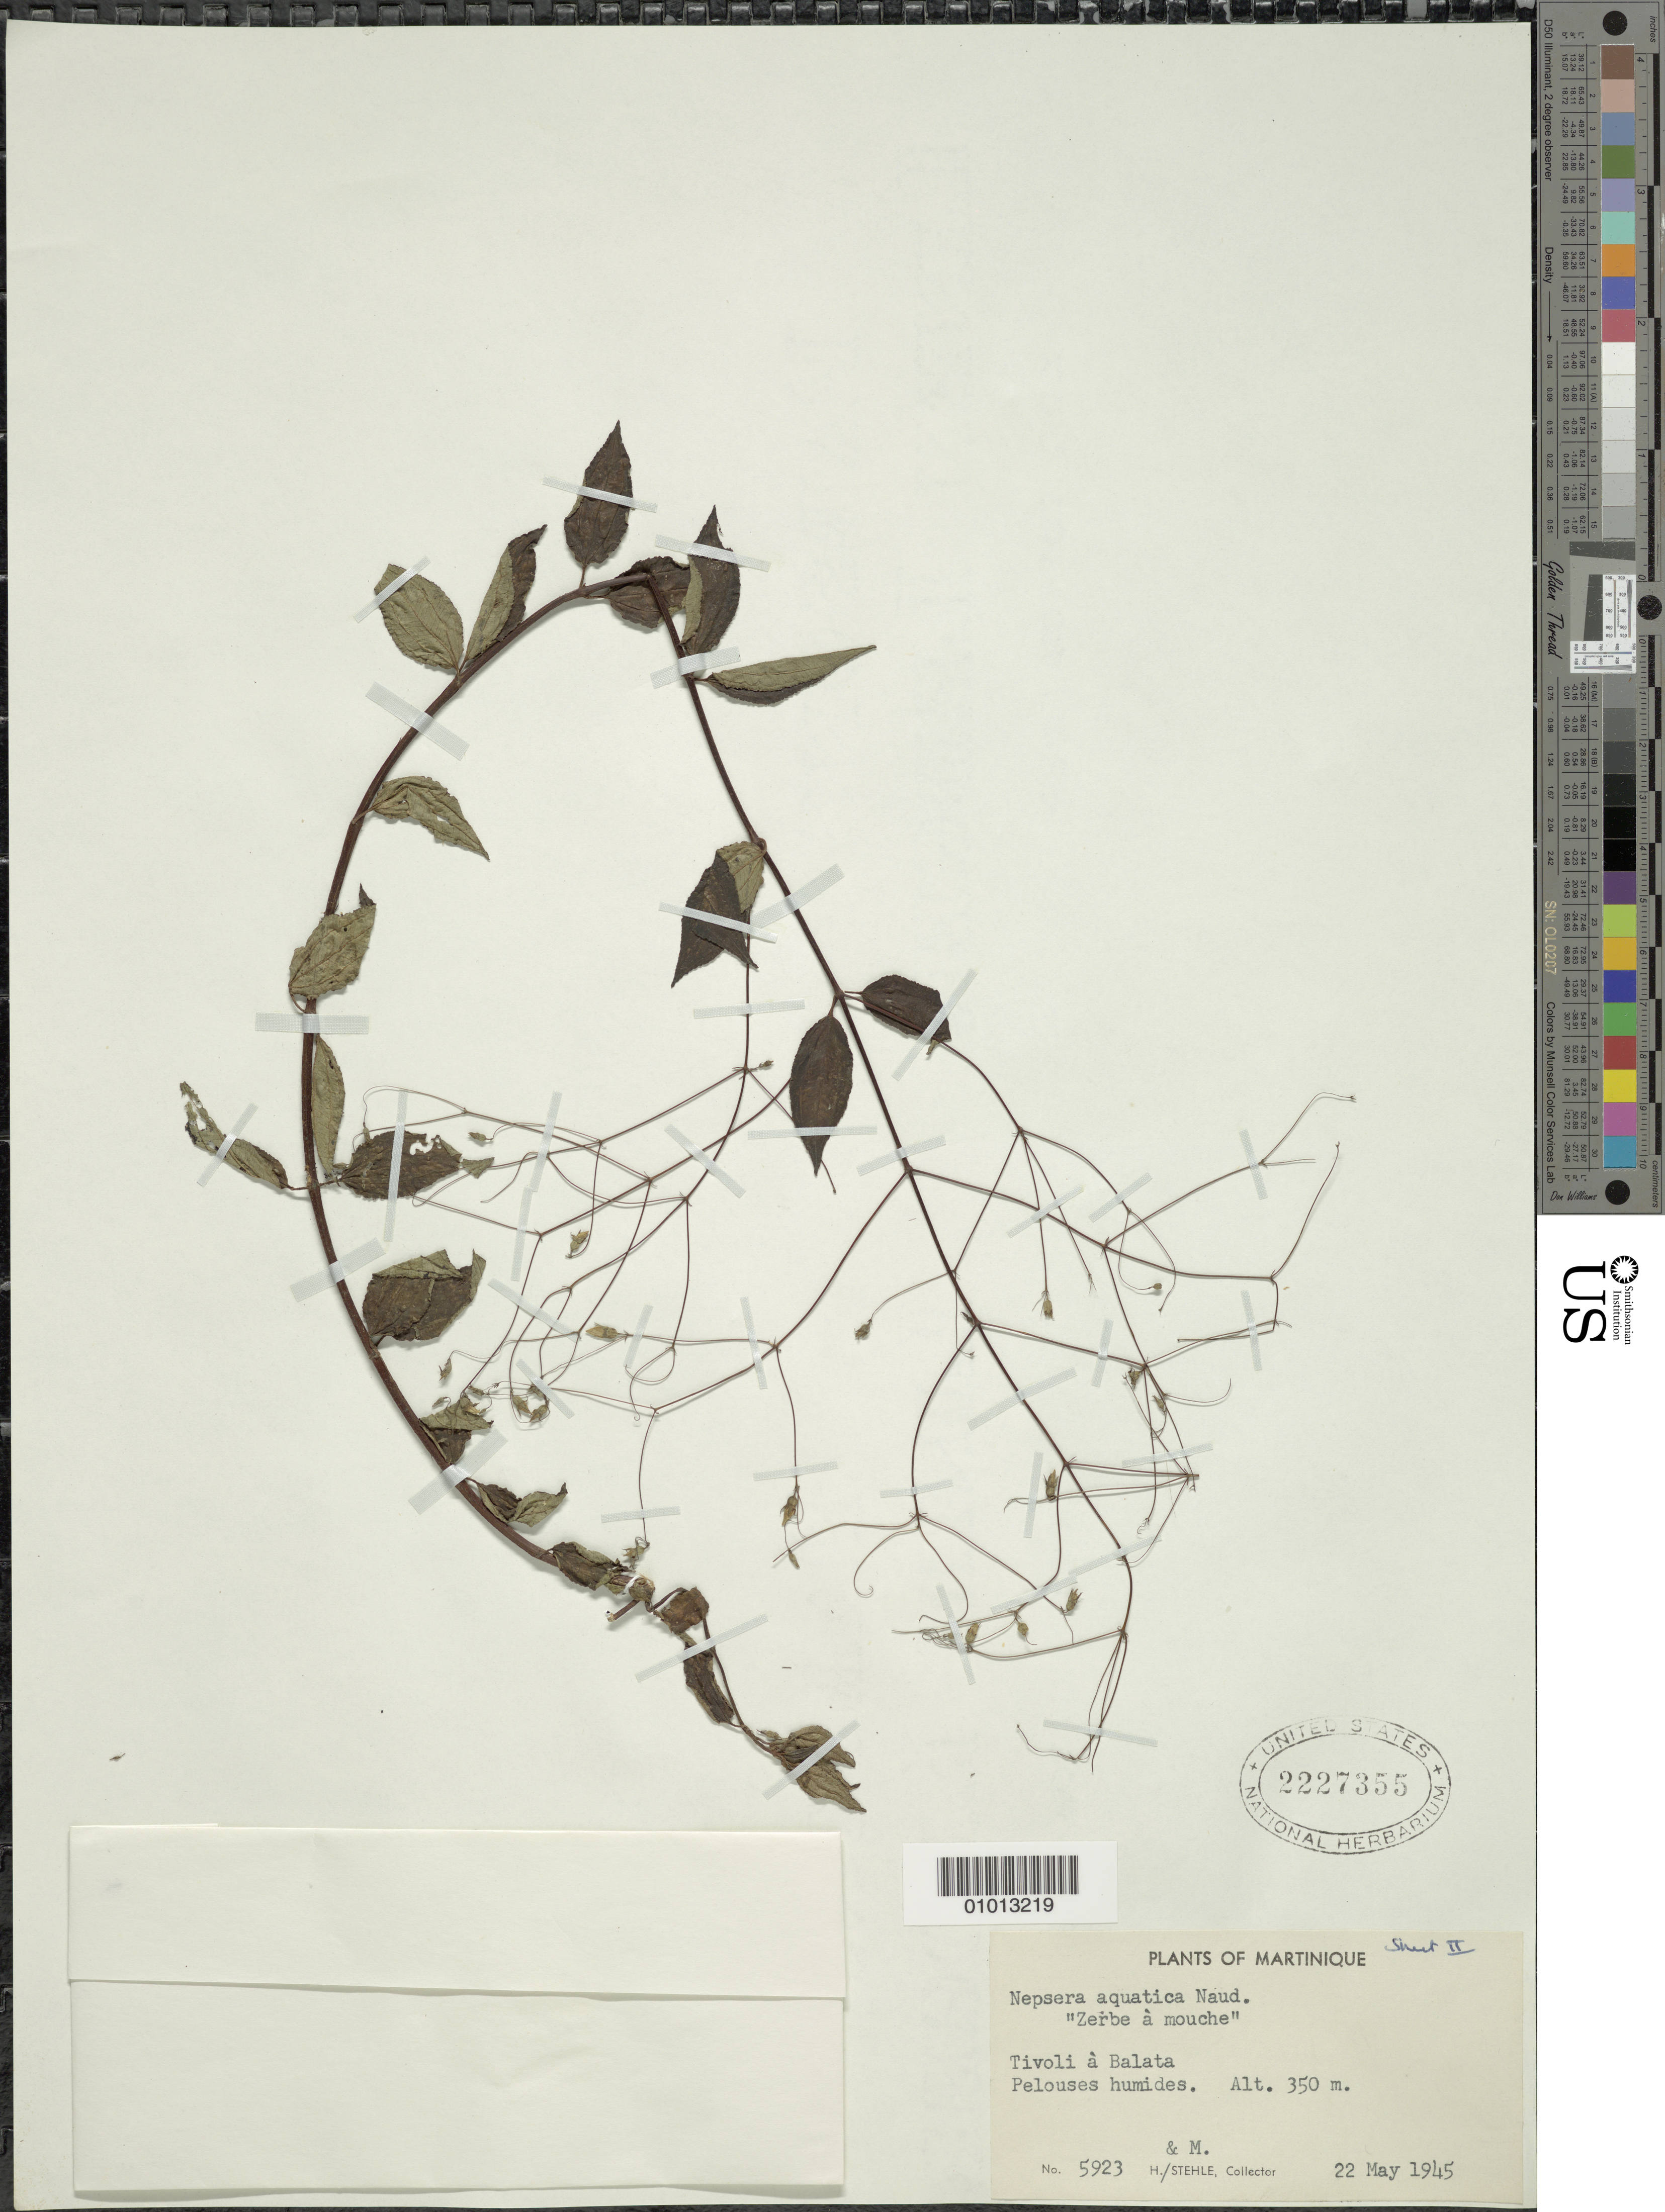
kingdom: Plantae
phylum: Tracheophyta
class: Magnoliopsida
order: Myrtales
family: Melastomataceae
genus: Nepsera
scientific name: Nepsera aquatica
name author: (Aubl.) Naudin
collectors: H. Stehlé & M. Stehlé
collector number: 5923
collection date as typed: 22 May 1945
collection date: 1945-05-22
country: Martinique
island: Martinique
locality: Tivoli à Balata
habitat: Pelouses humides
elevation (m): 350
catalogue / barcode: US 2227355